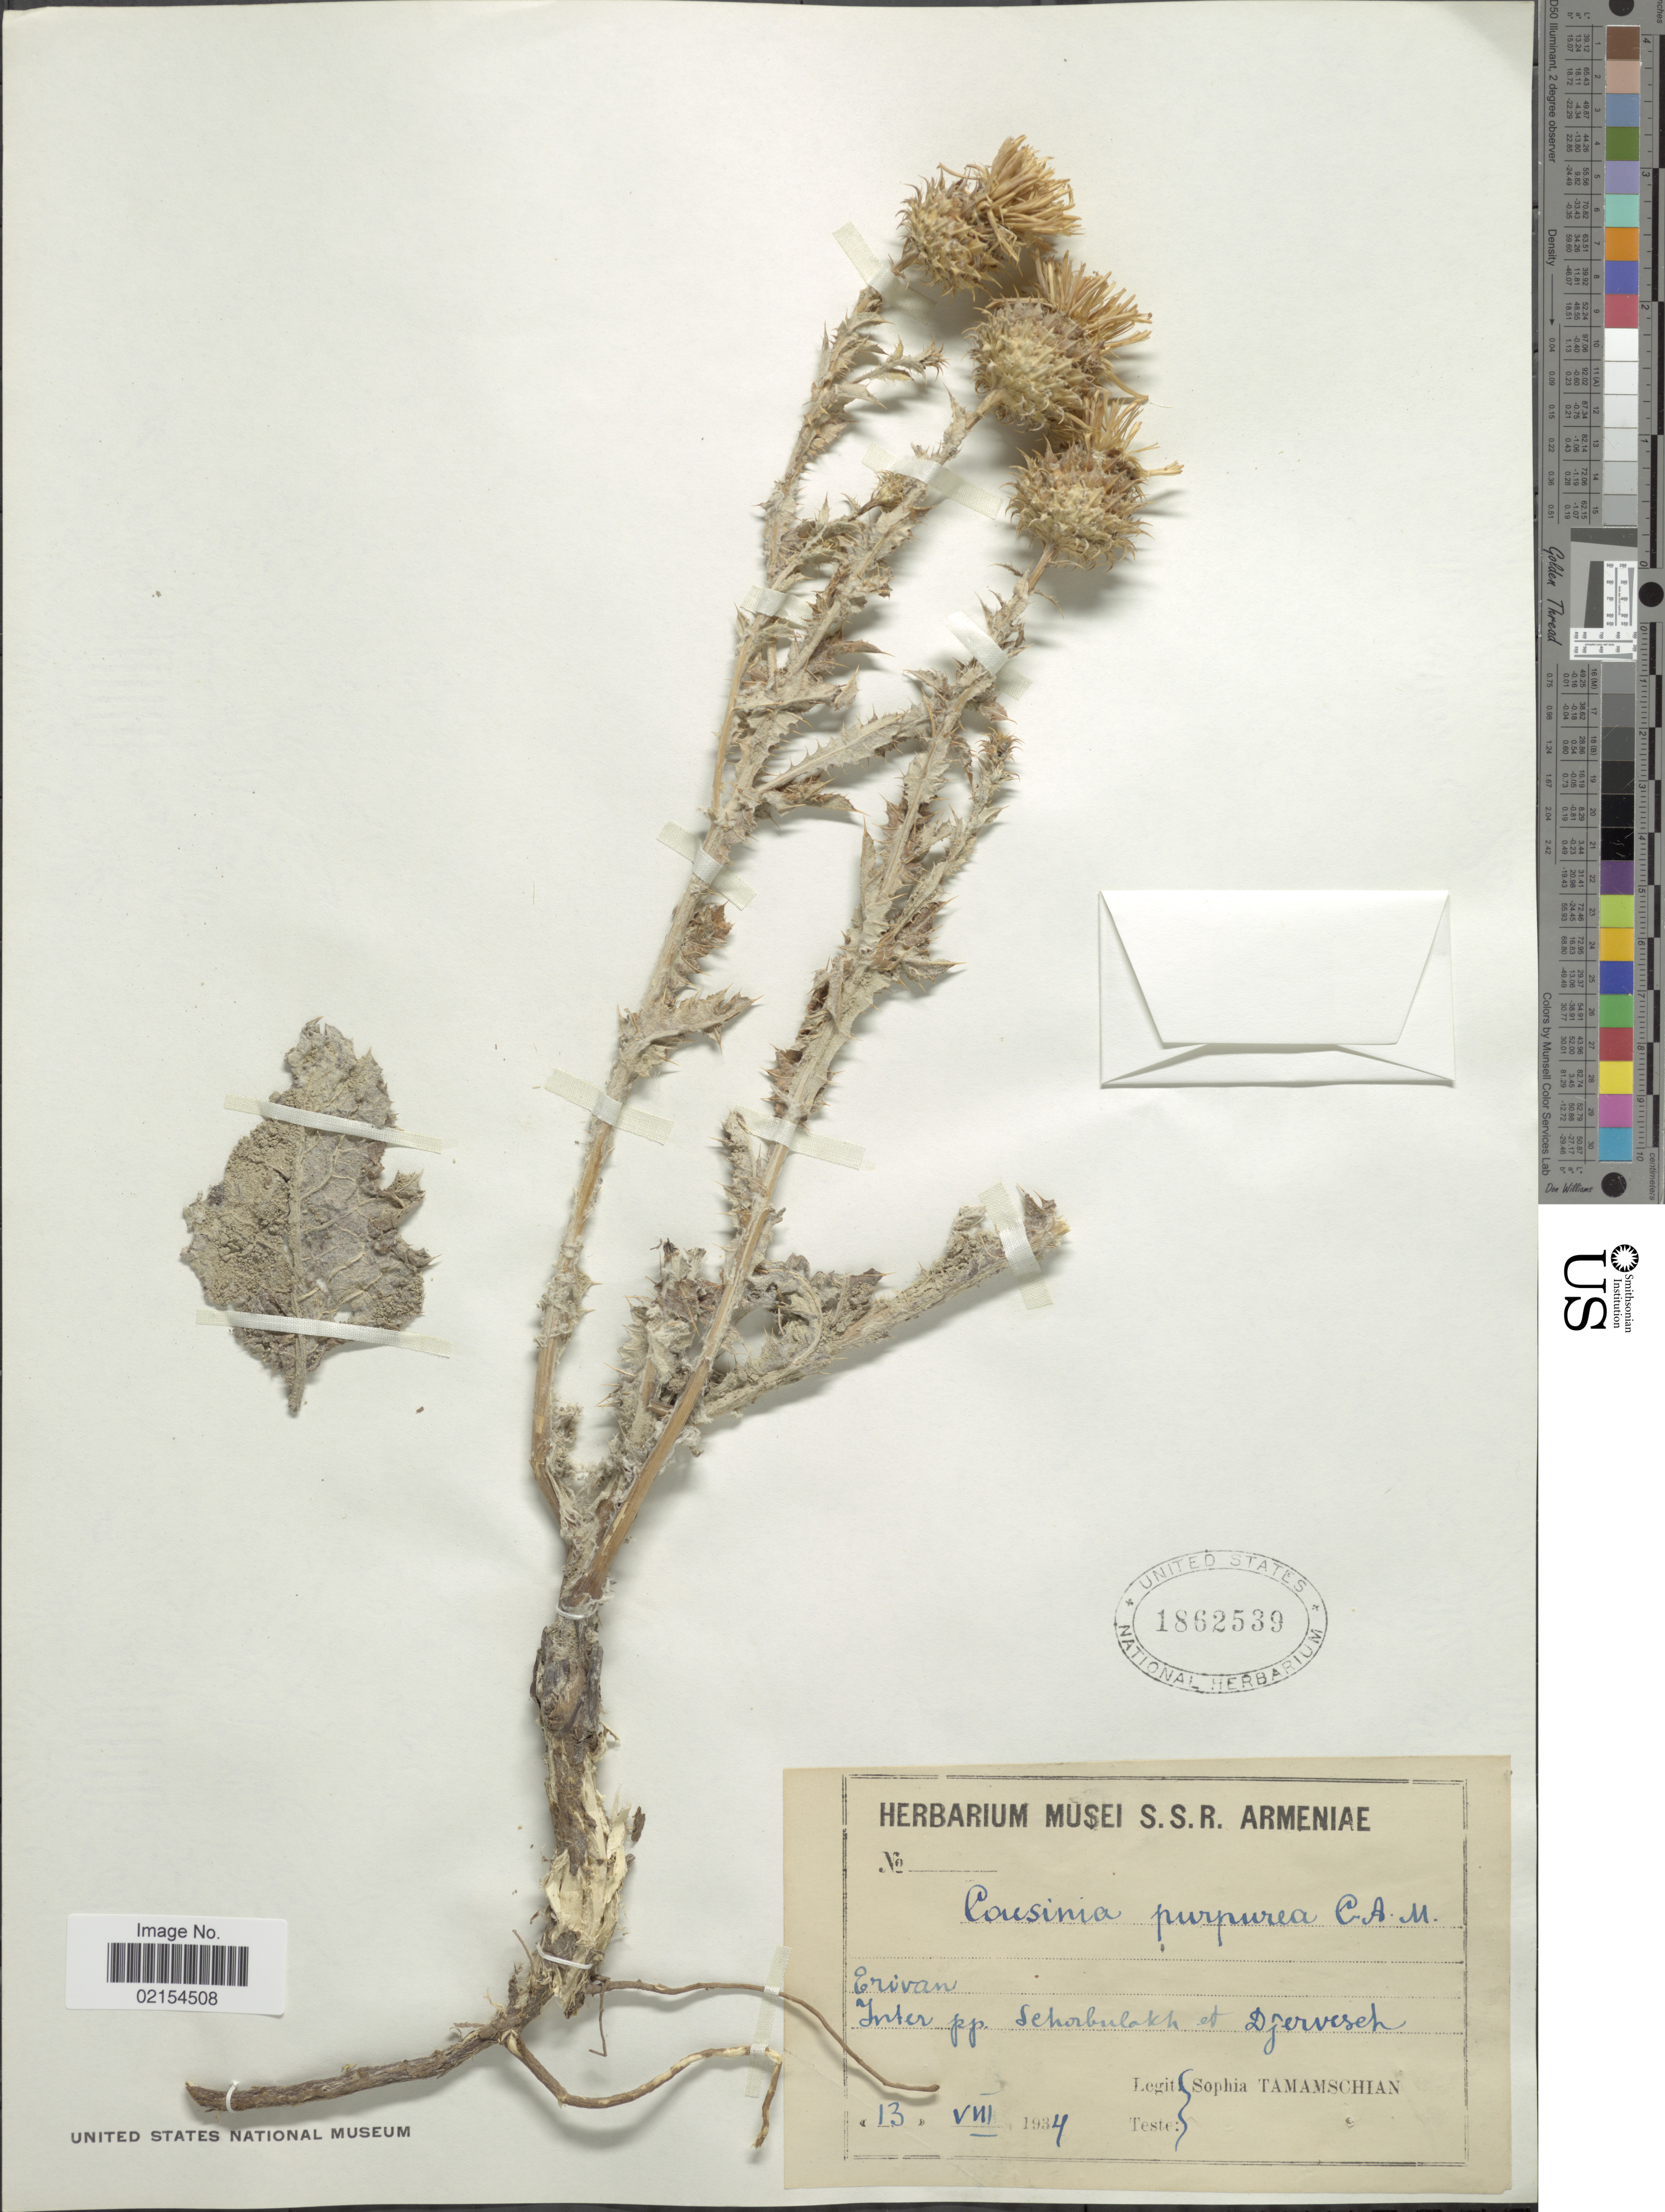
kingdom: Plantae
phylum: Tracheophyta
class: Magnoliopsida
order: Asterales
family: Asteraceae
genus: Cousinia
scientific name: Cousinia purpurea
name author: C.A. Mey.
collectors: S. Tamamschian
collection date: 1934-08-13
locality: Erivan, Inter pp. Sehorbulak et Djervesch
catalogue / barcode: US 1862539